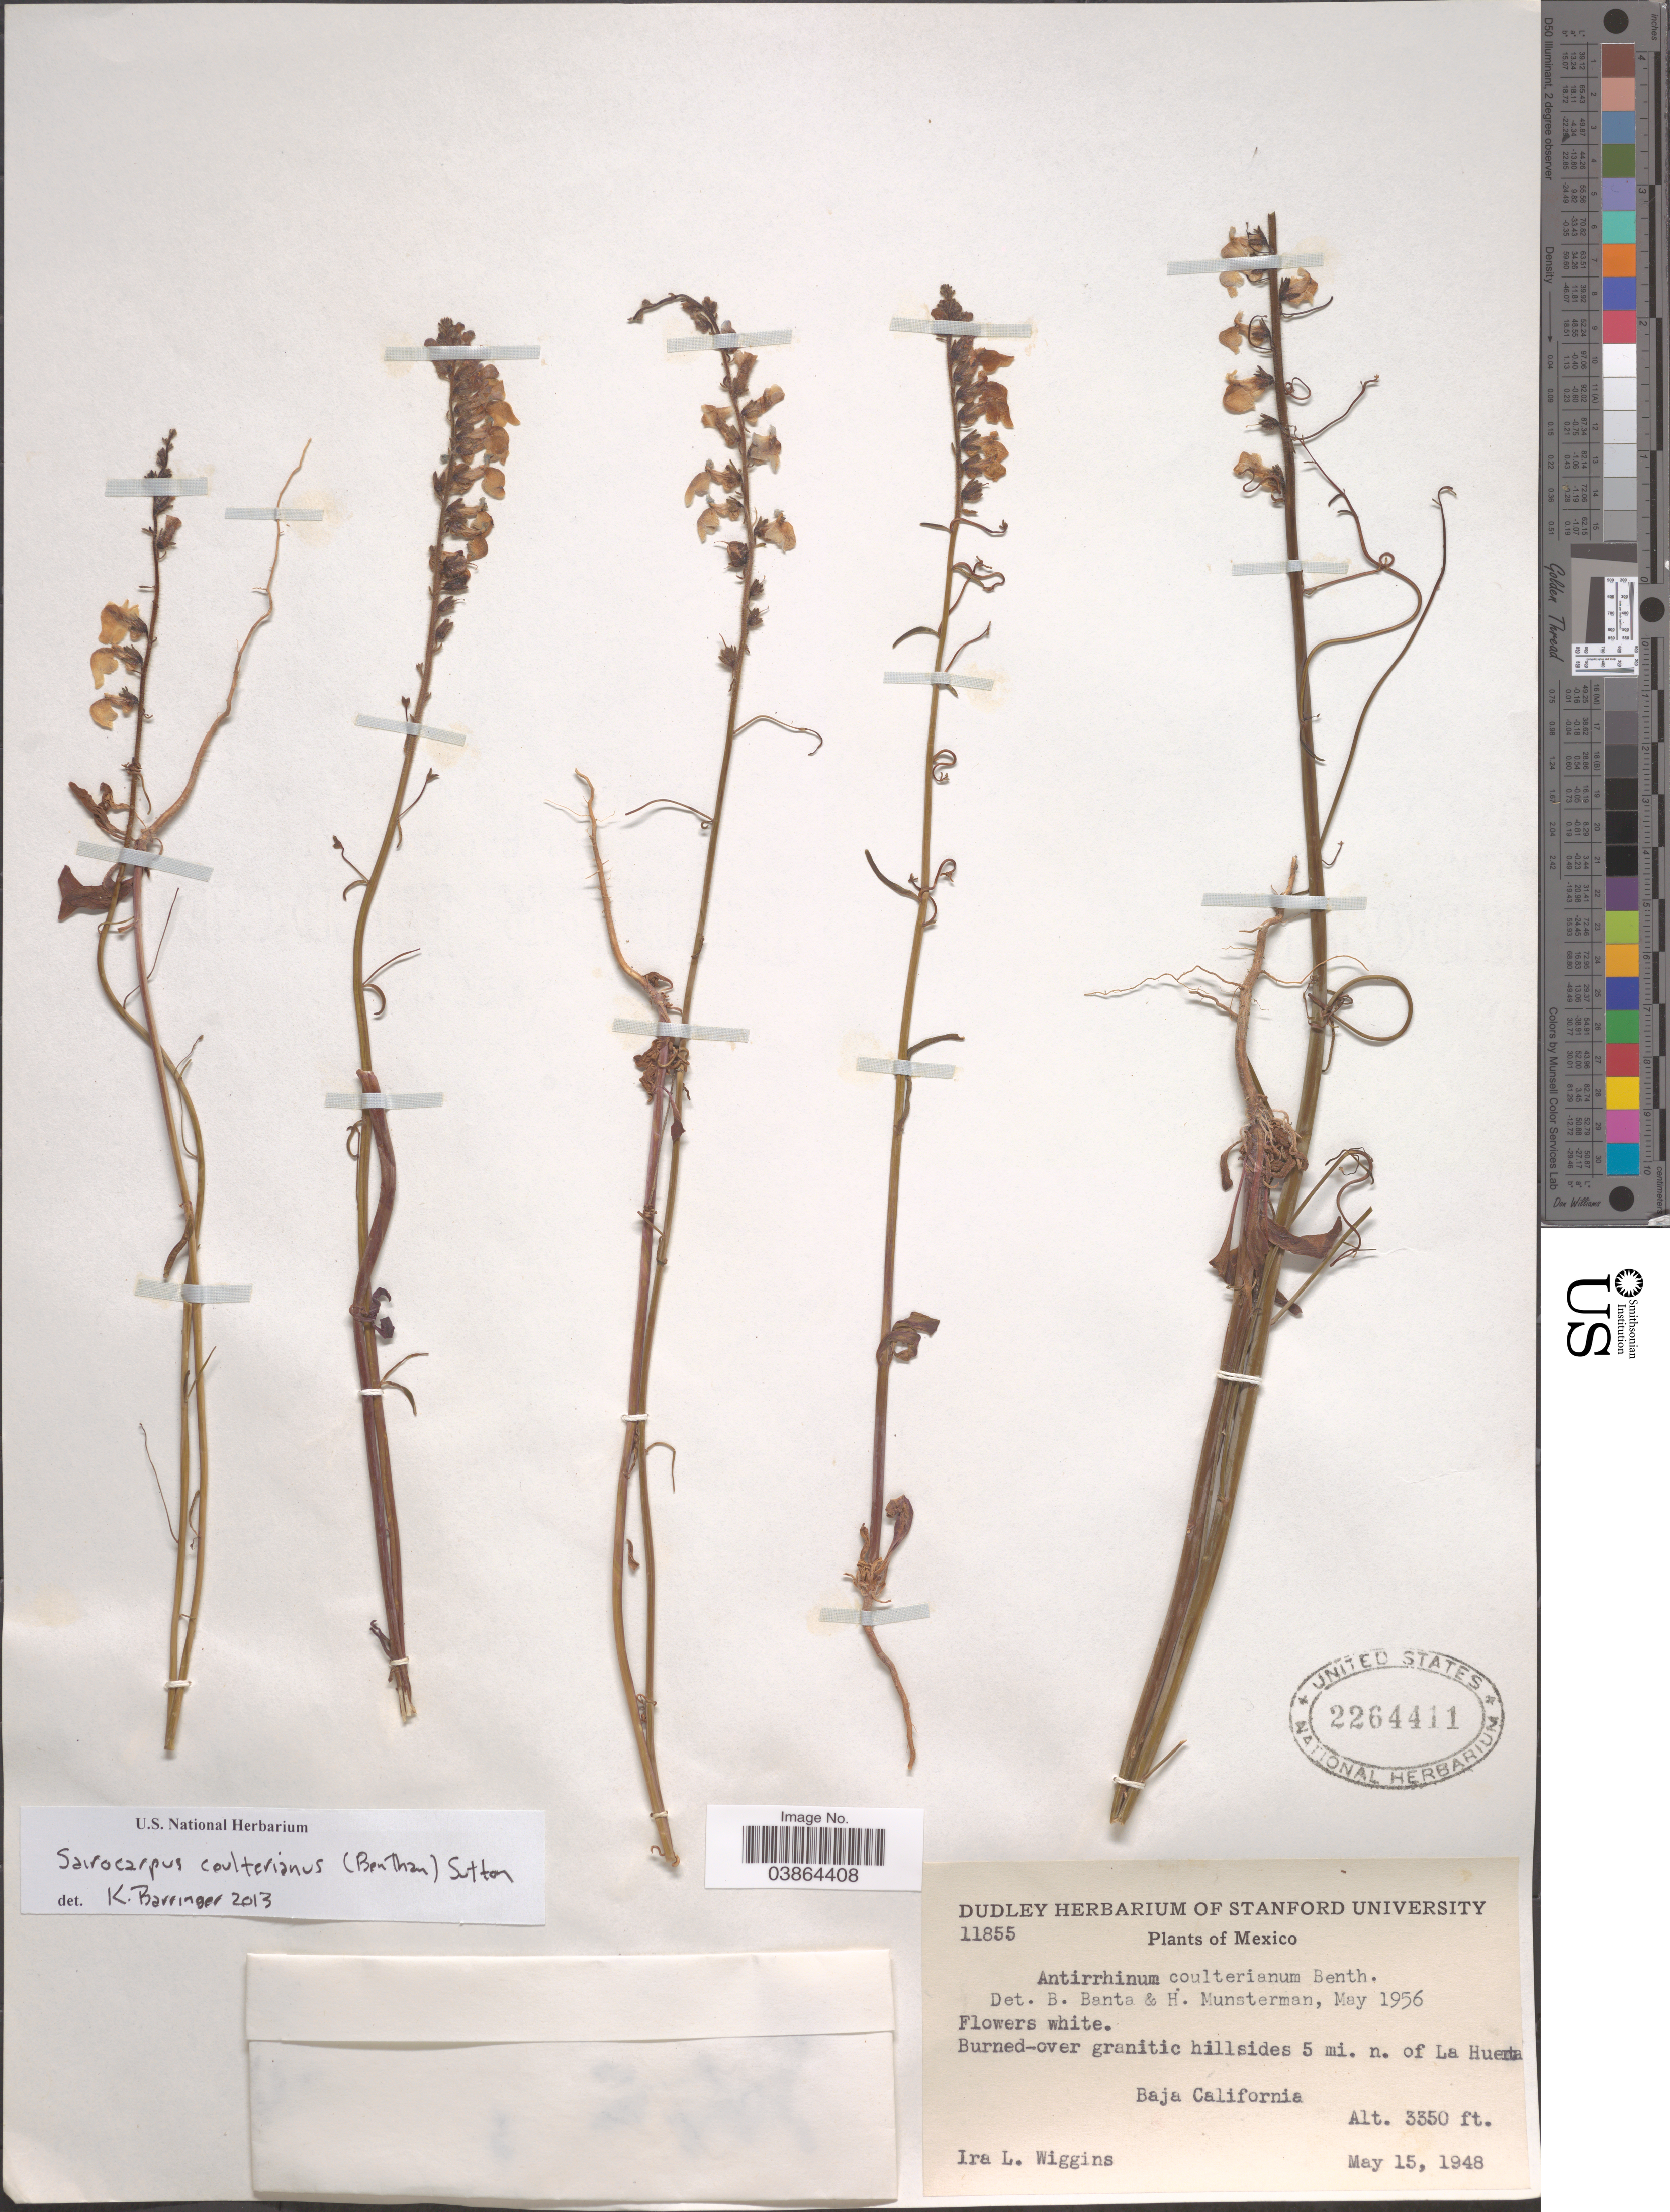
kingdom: Plantae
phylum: Tracheophyta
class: Magnoliopsida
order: Lamiales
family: Plantaginaceae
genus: Sairocarpus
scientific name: Sairocarpus coulterianus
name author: (Benth.) D.A. Sutton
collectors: I. L. Wiggins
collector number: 11855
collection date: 1948-05-15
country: Mexico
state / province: Baja California Norte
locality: Burned-over granitic hillsides 5 mi. n. of La Huerta.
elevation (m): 1021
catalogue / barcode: US 2264411